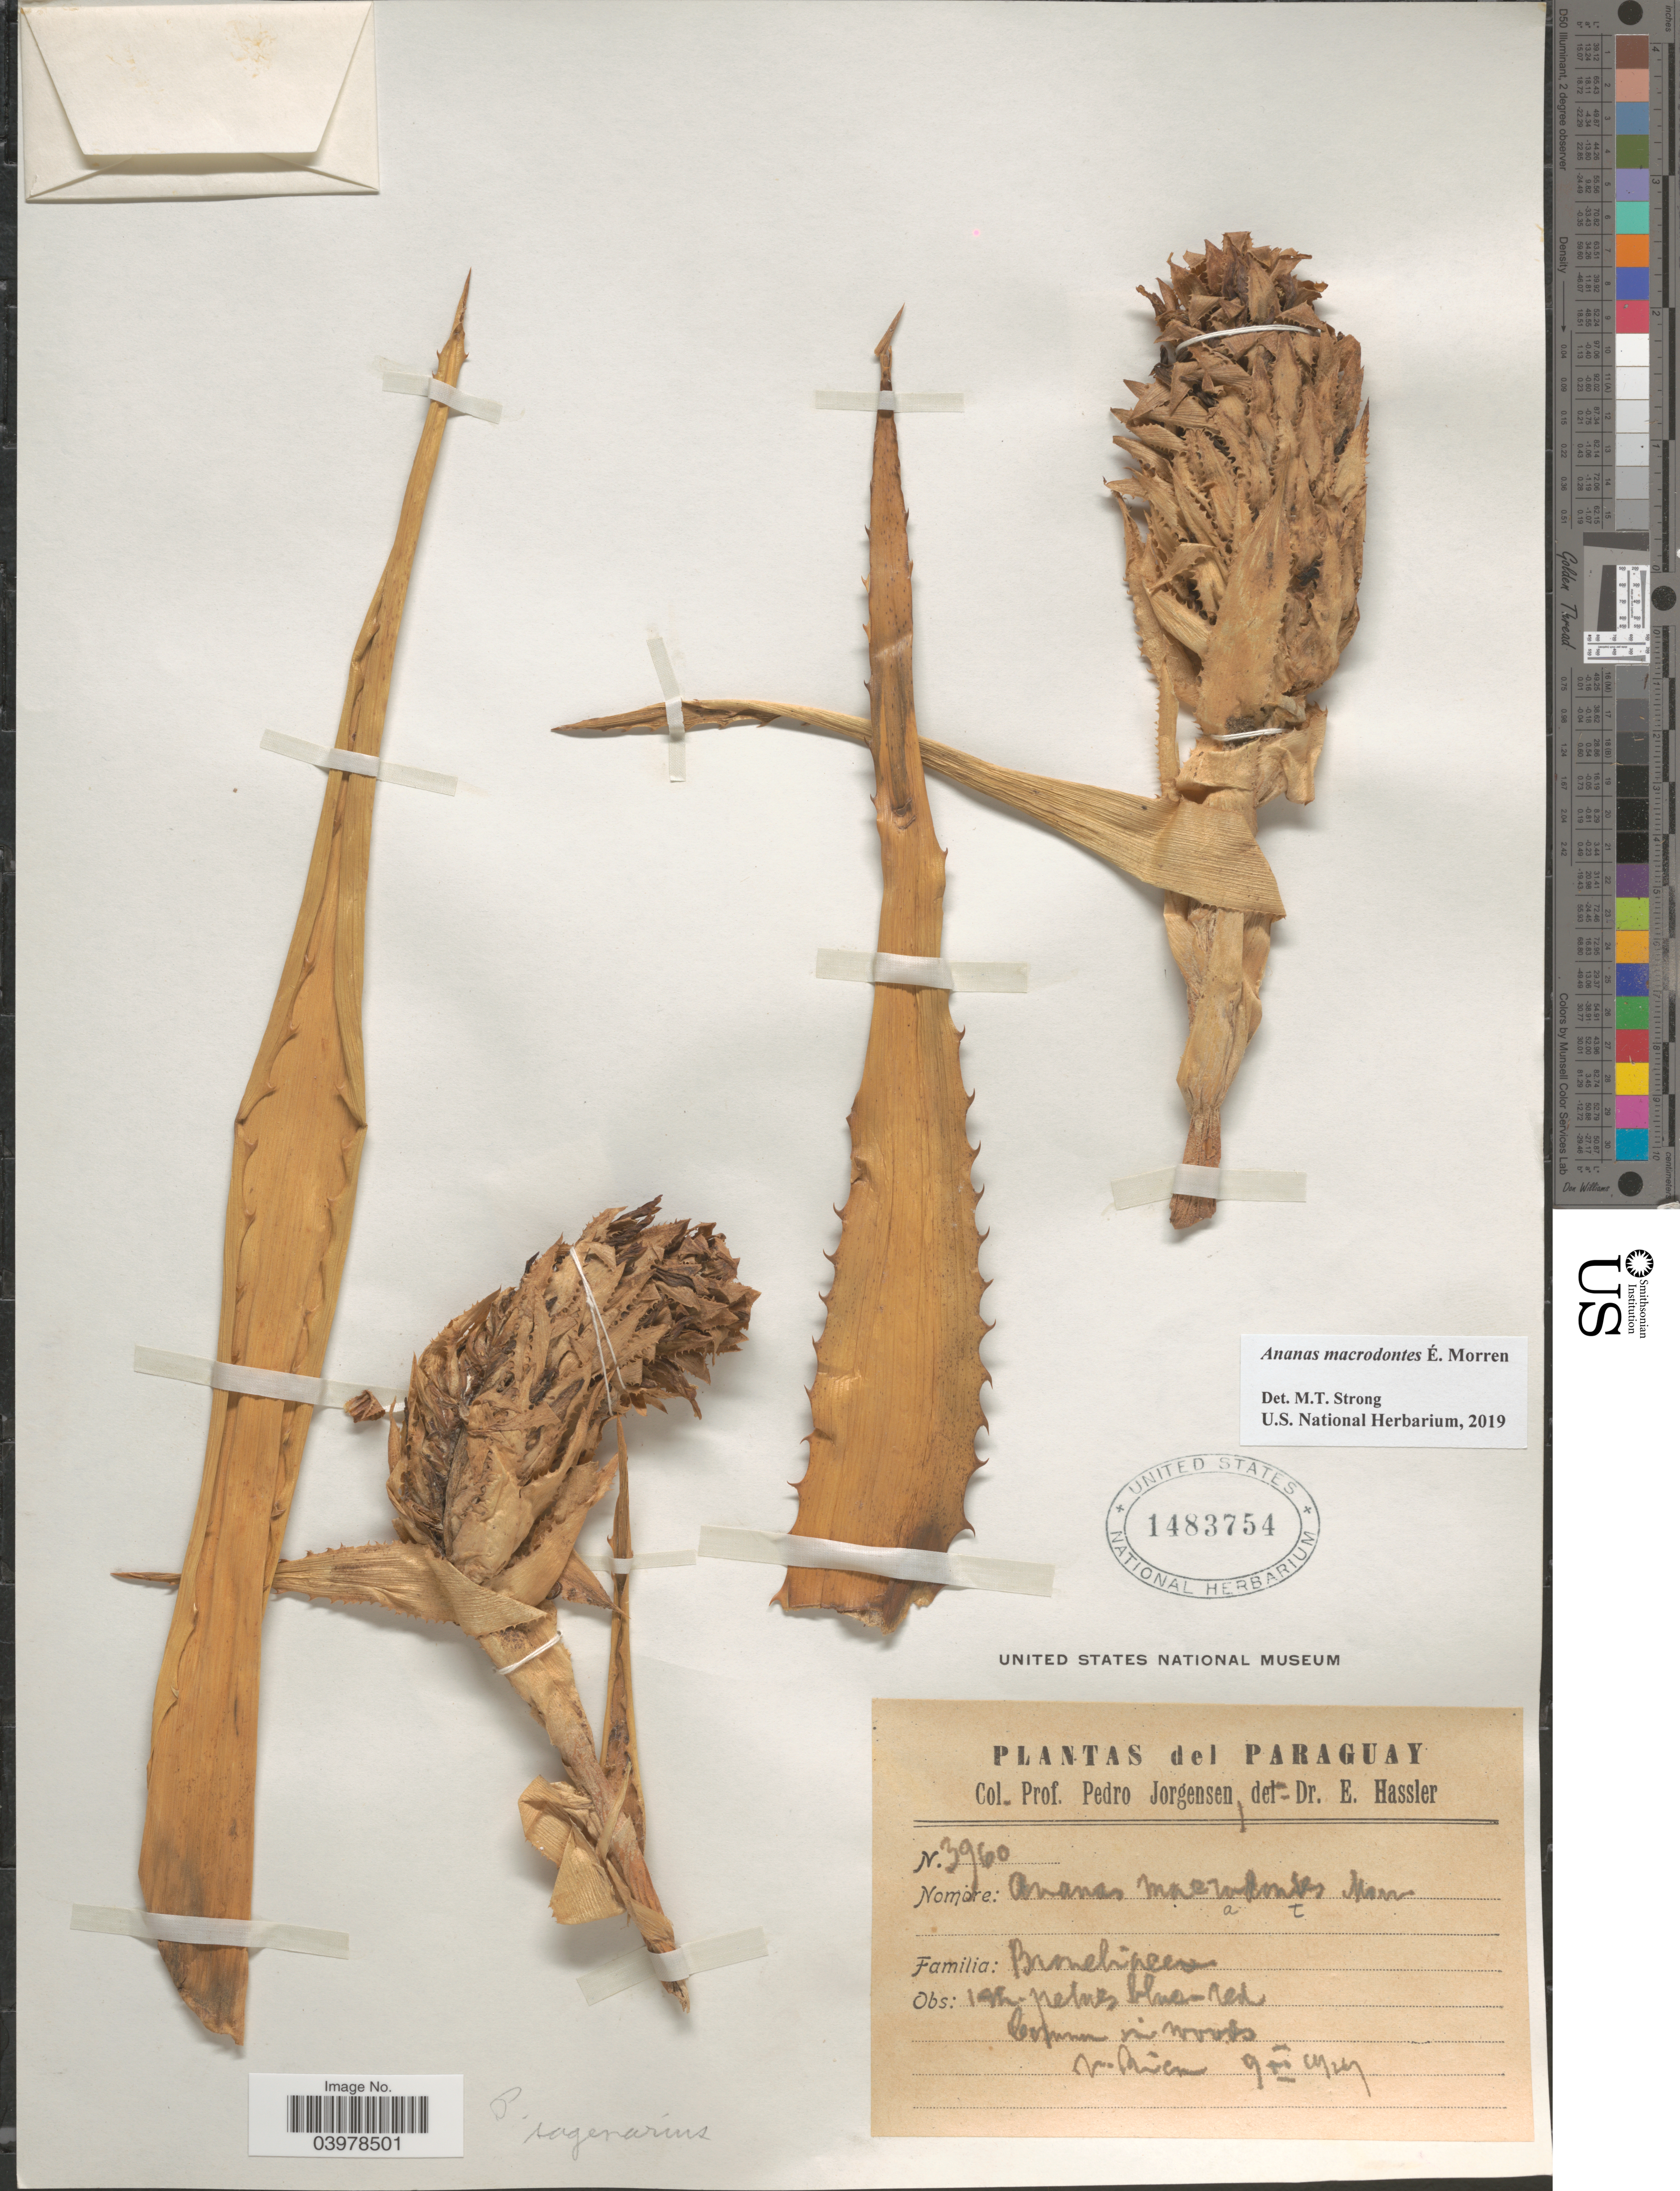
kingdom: Plantae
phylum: Tracheophyta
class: Liliopsida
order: Poales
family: Bromeliaceae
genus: Ananas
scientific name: Ananas macrodontes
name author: É. Morren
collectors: P. Jörgensen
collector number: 3960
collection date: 1929-11-09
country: Paraguay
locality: V. Rica.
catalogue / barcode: US 1483754